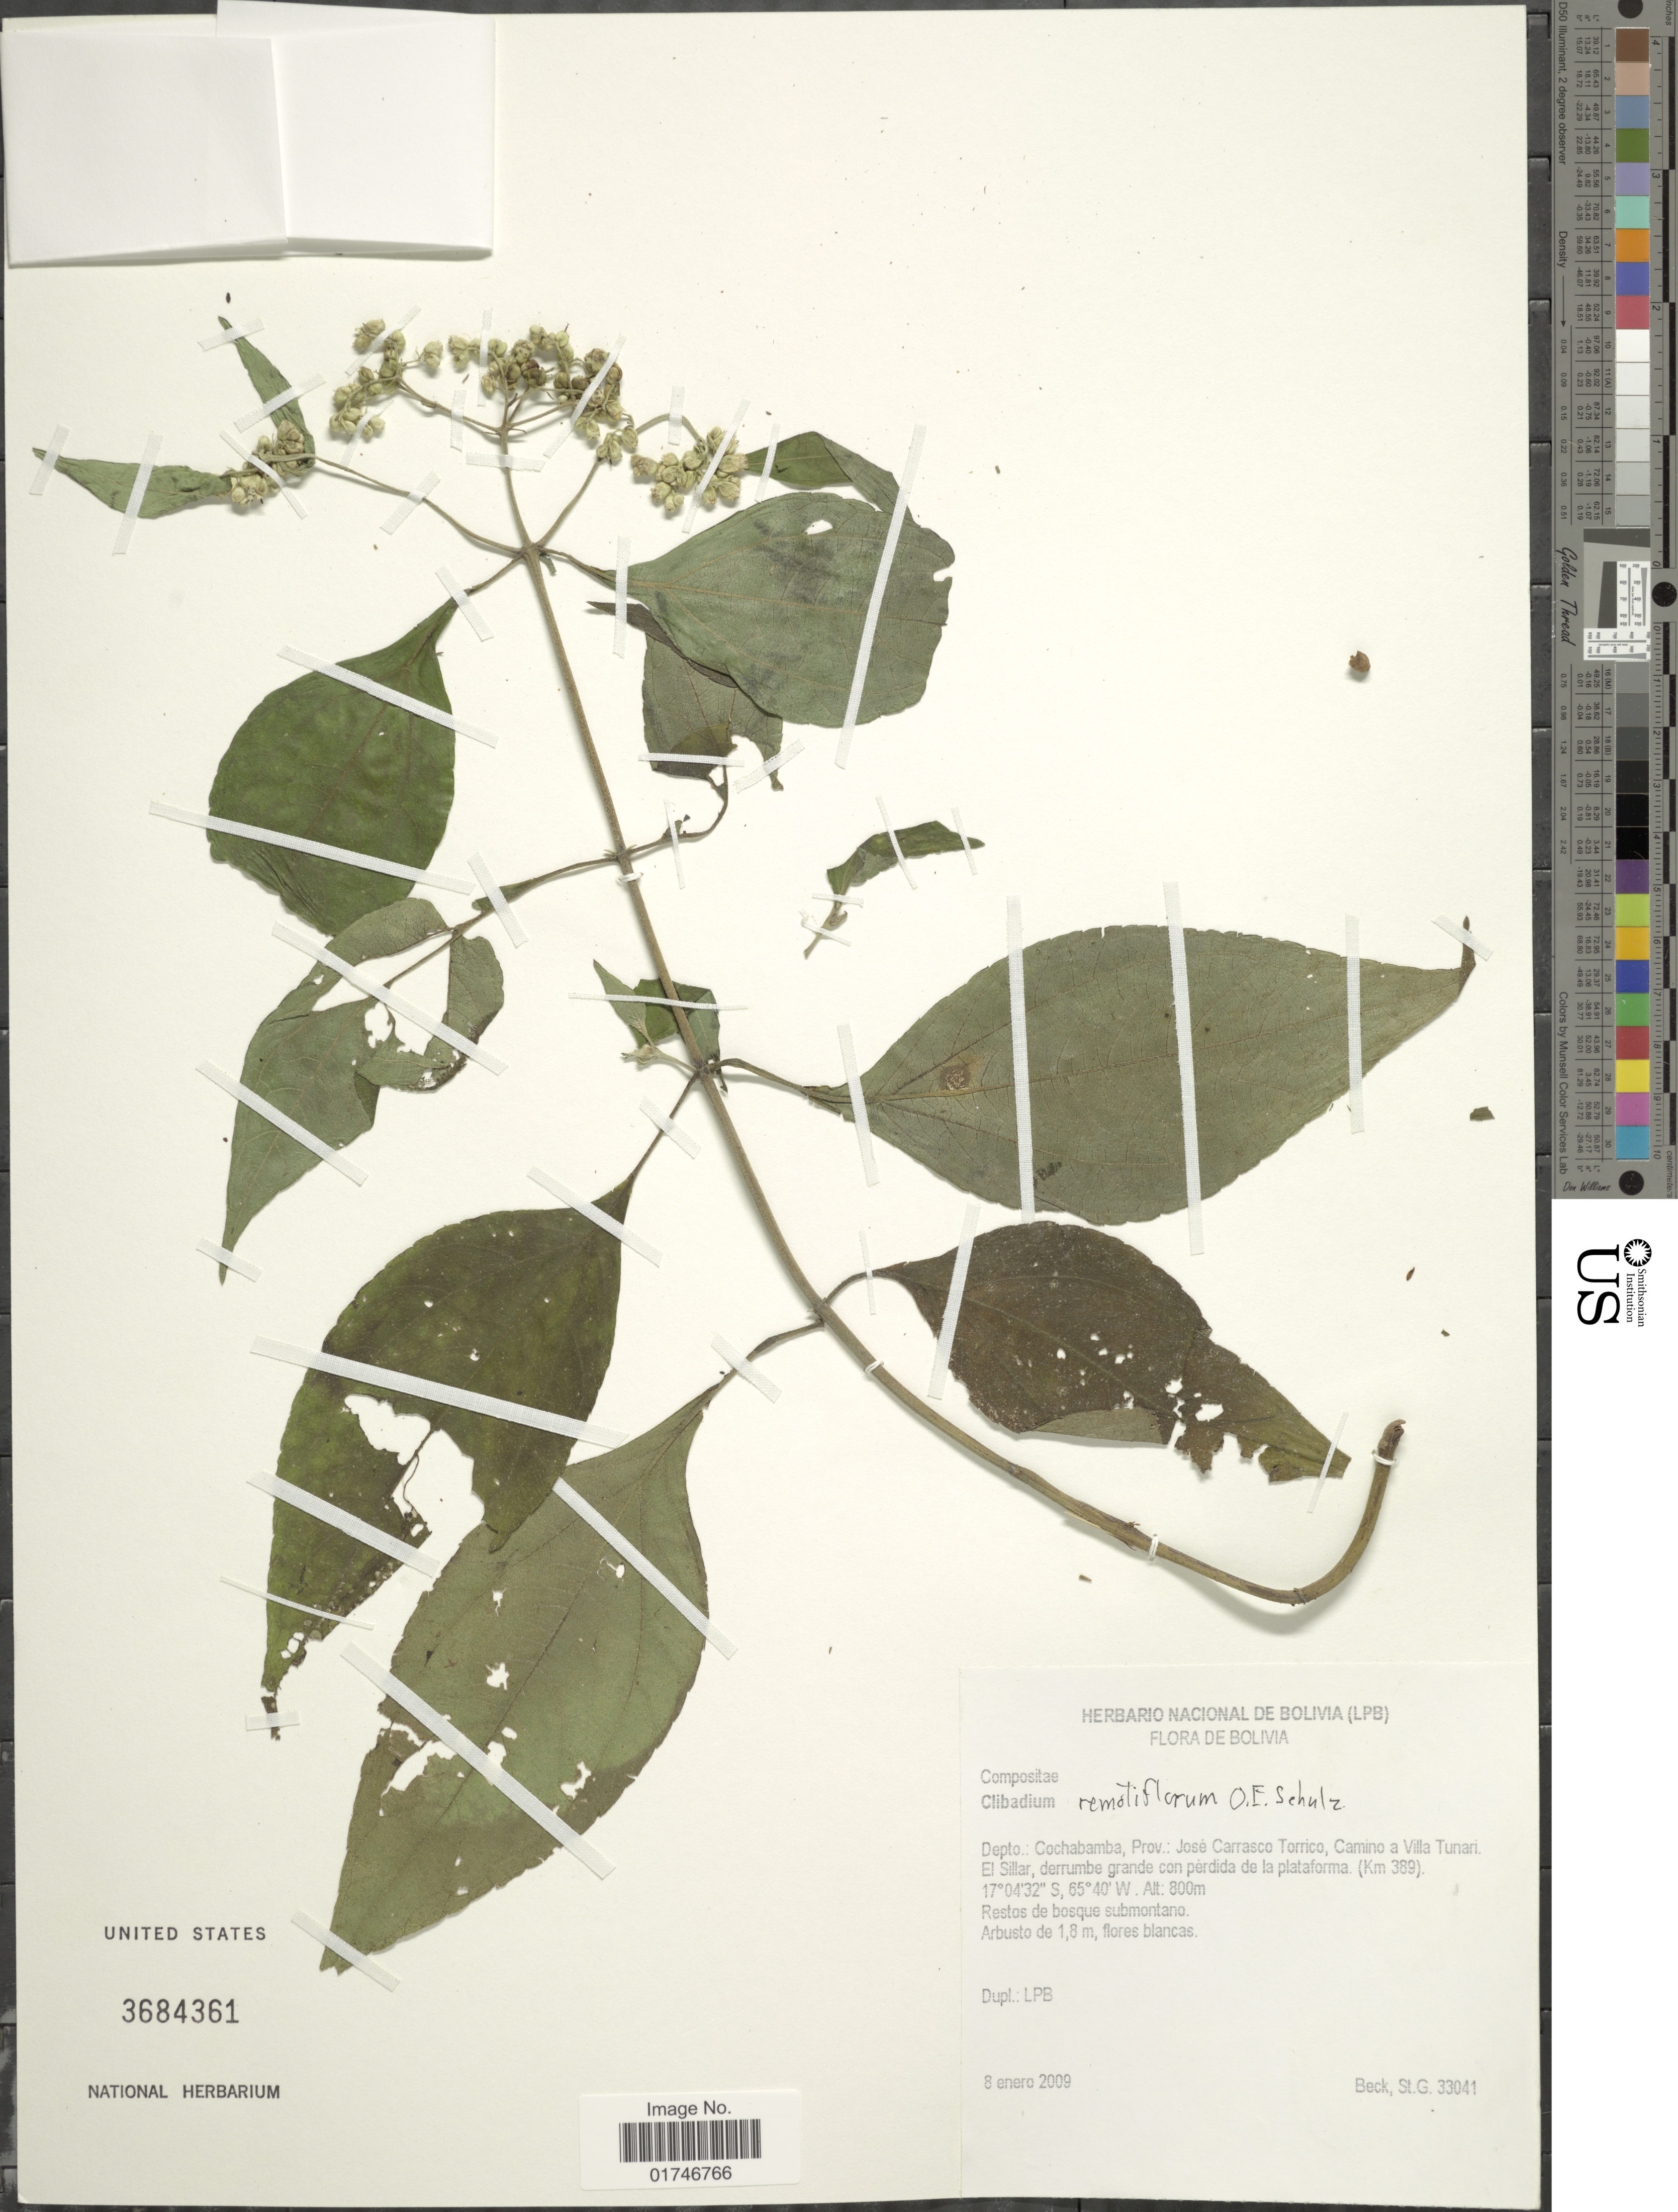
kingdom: Plantae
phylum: Tracheophyta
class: Magnoliopsida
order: Asterales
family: Asteraceae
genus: Clibadium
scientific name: Clibadium remotiflorum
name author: S.F. Blake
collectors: S. G. Beck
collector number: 33041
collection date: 2009-01-08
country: Bolivia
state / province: Cochabamba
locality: Depto.: Cochabamba, Prov.: José Carrasco Torrico, Camino a Villa Tunari. El Sillar, derrumbe grande con pérdida de la plataforma (Km 389)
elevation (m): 800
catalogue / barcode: US 3684361